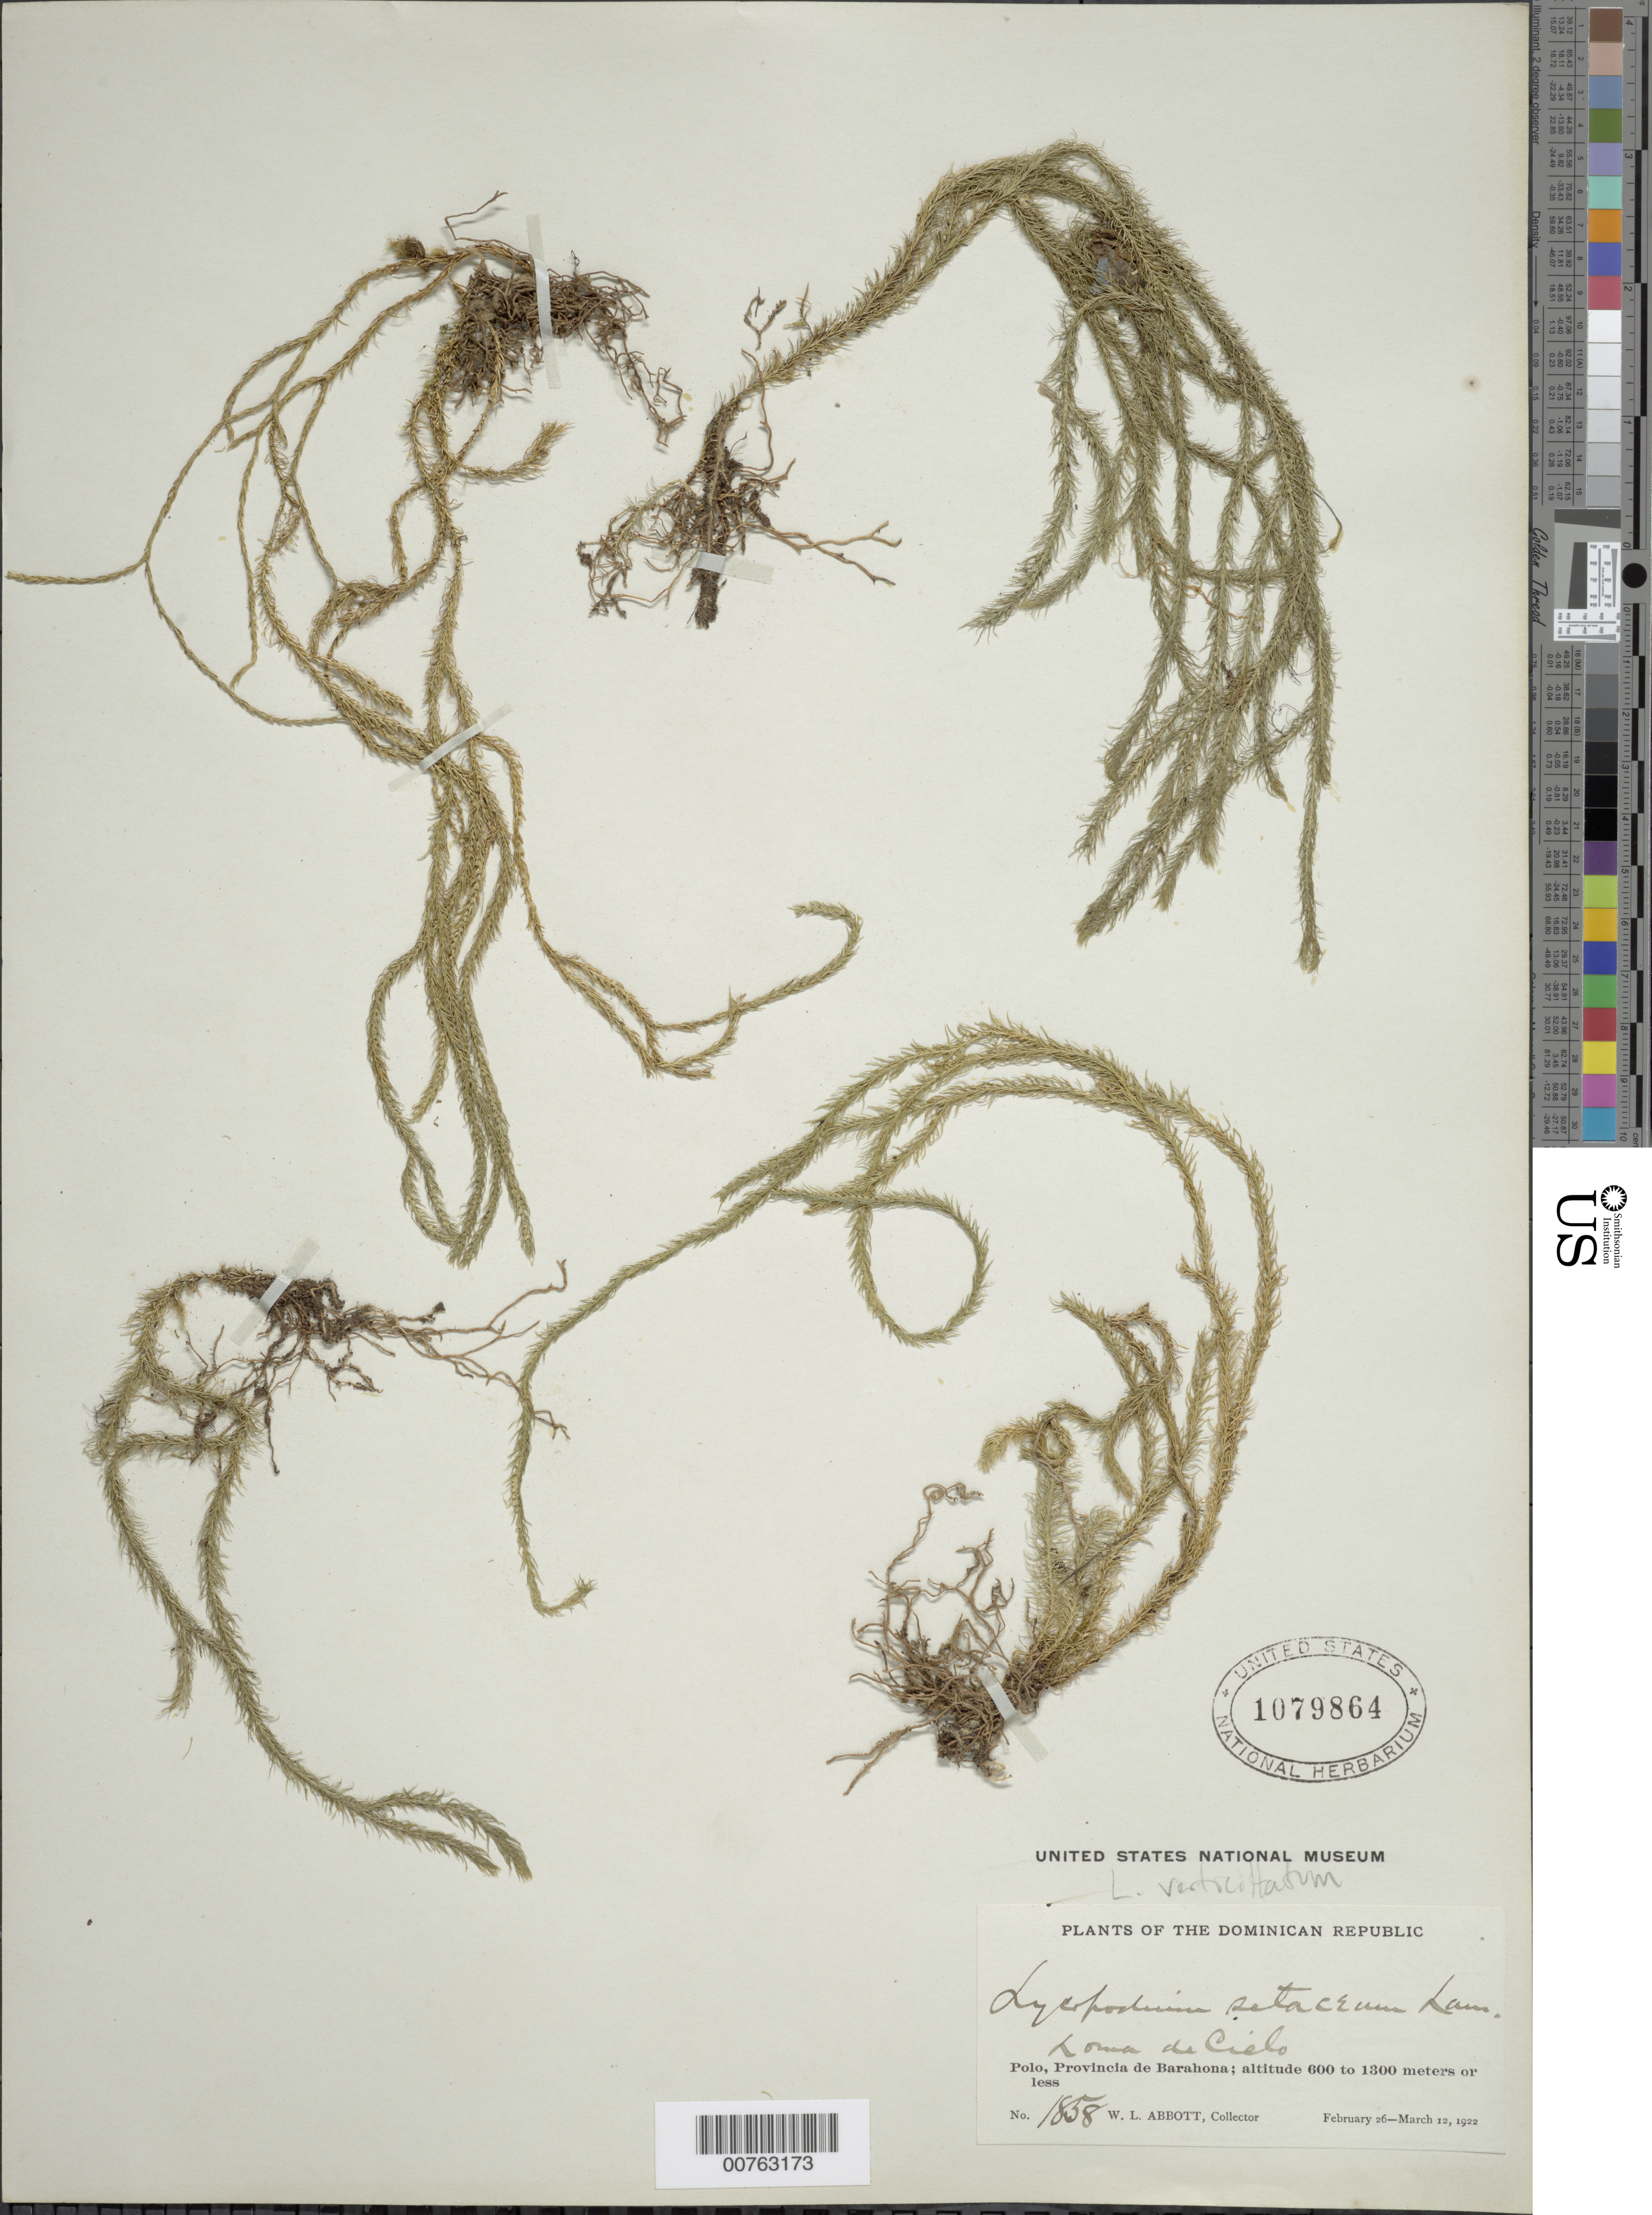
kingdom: Plantae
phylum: Tracheophyta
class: Lycopodiopsida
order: Lycopodiales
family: Lycopodiaceae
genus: Phlegmariurus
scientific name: Phlegmariurus filiformis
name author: (Sw.) W.H. Wagner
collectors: W. L. Abbott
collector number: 1858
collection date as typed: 26 Feb 1922 12 Mar 1922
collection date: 1922-02-26/1922-03-12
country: Dominican Republic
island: Hispaniola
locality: Polo, Provincia de Barahona. Loma de Cielo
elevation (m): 600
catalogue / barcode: US 1079864